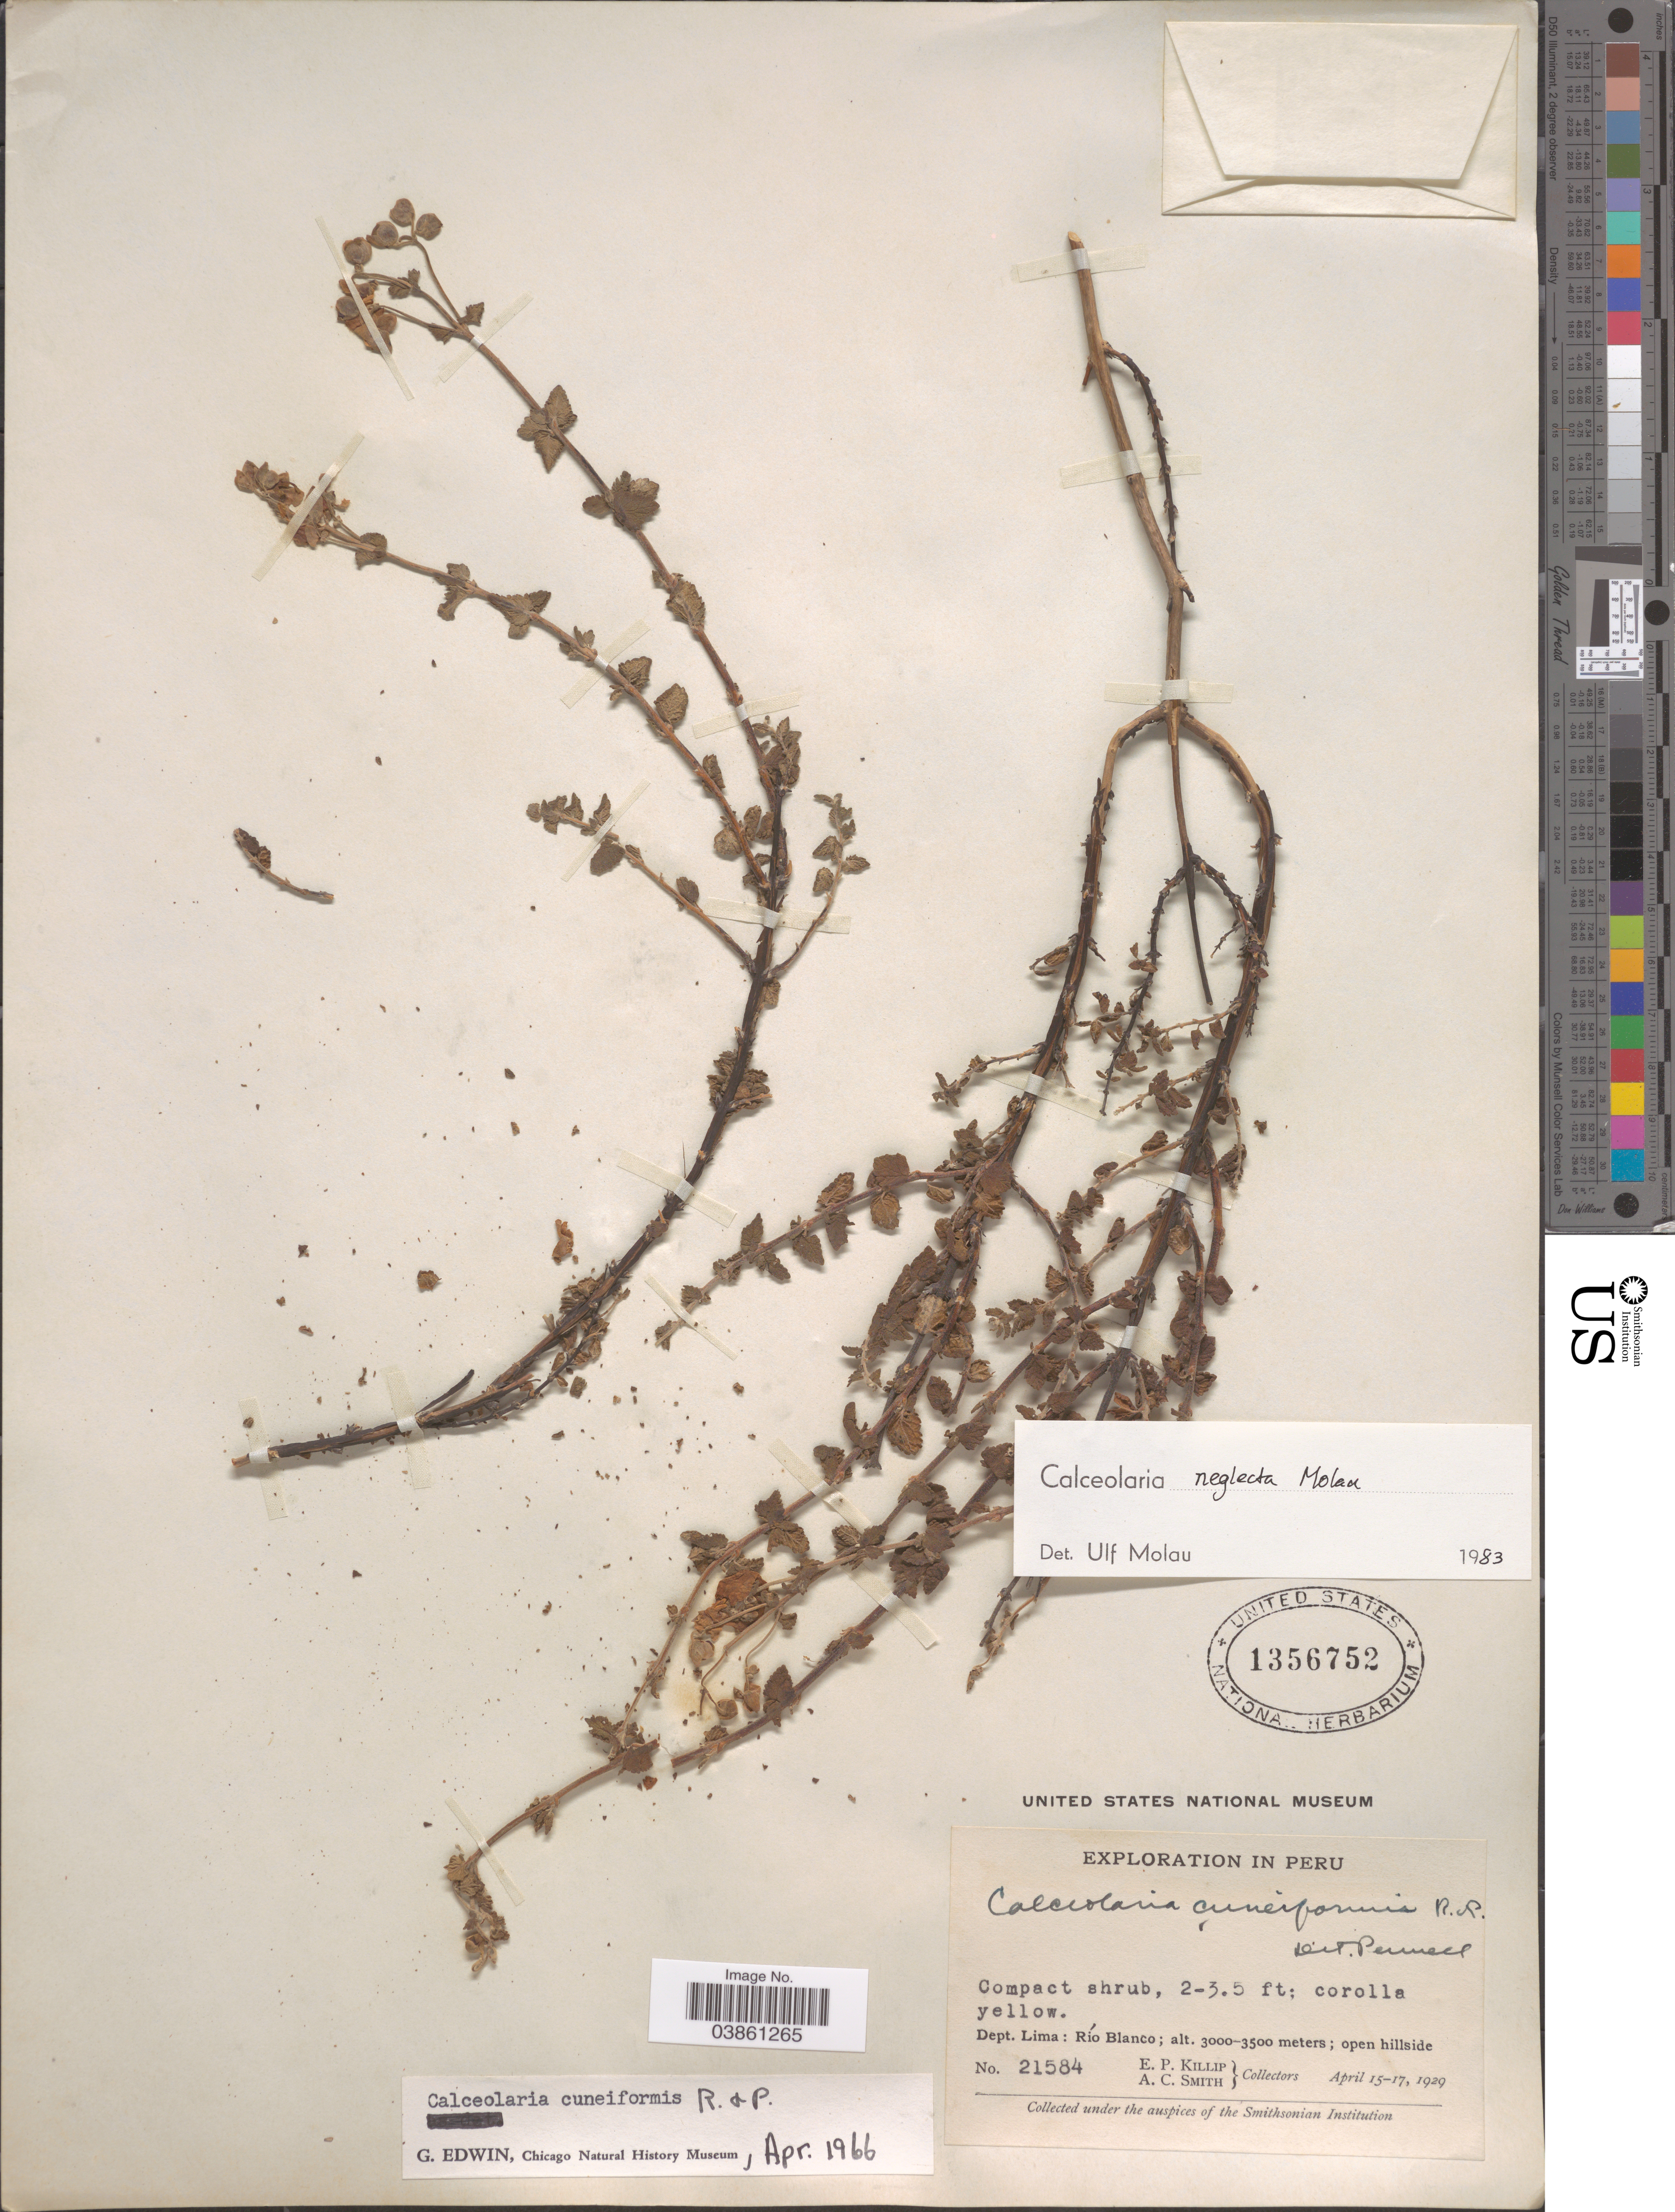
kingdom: Plantae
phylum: Tracheophyta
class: Magnoliopsida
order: Lamiales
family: Calceolariaceae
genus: Calceolaria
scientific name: Calceolaria neglecta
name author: Molau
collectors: E. P. Killip & A. C. Smith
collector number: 21584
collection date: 1929-04-15/1929-04-17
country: Peru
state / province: Lima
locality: Dept. Lima: Río Blanco.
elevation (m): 3000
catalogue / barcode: US 1356752